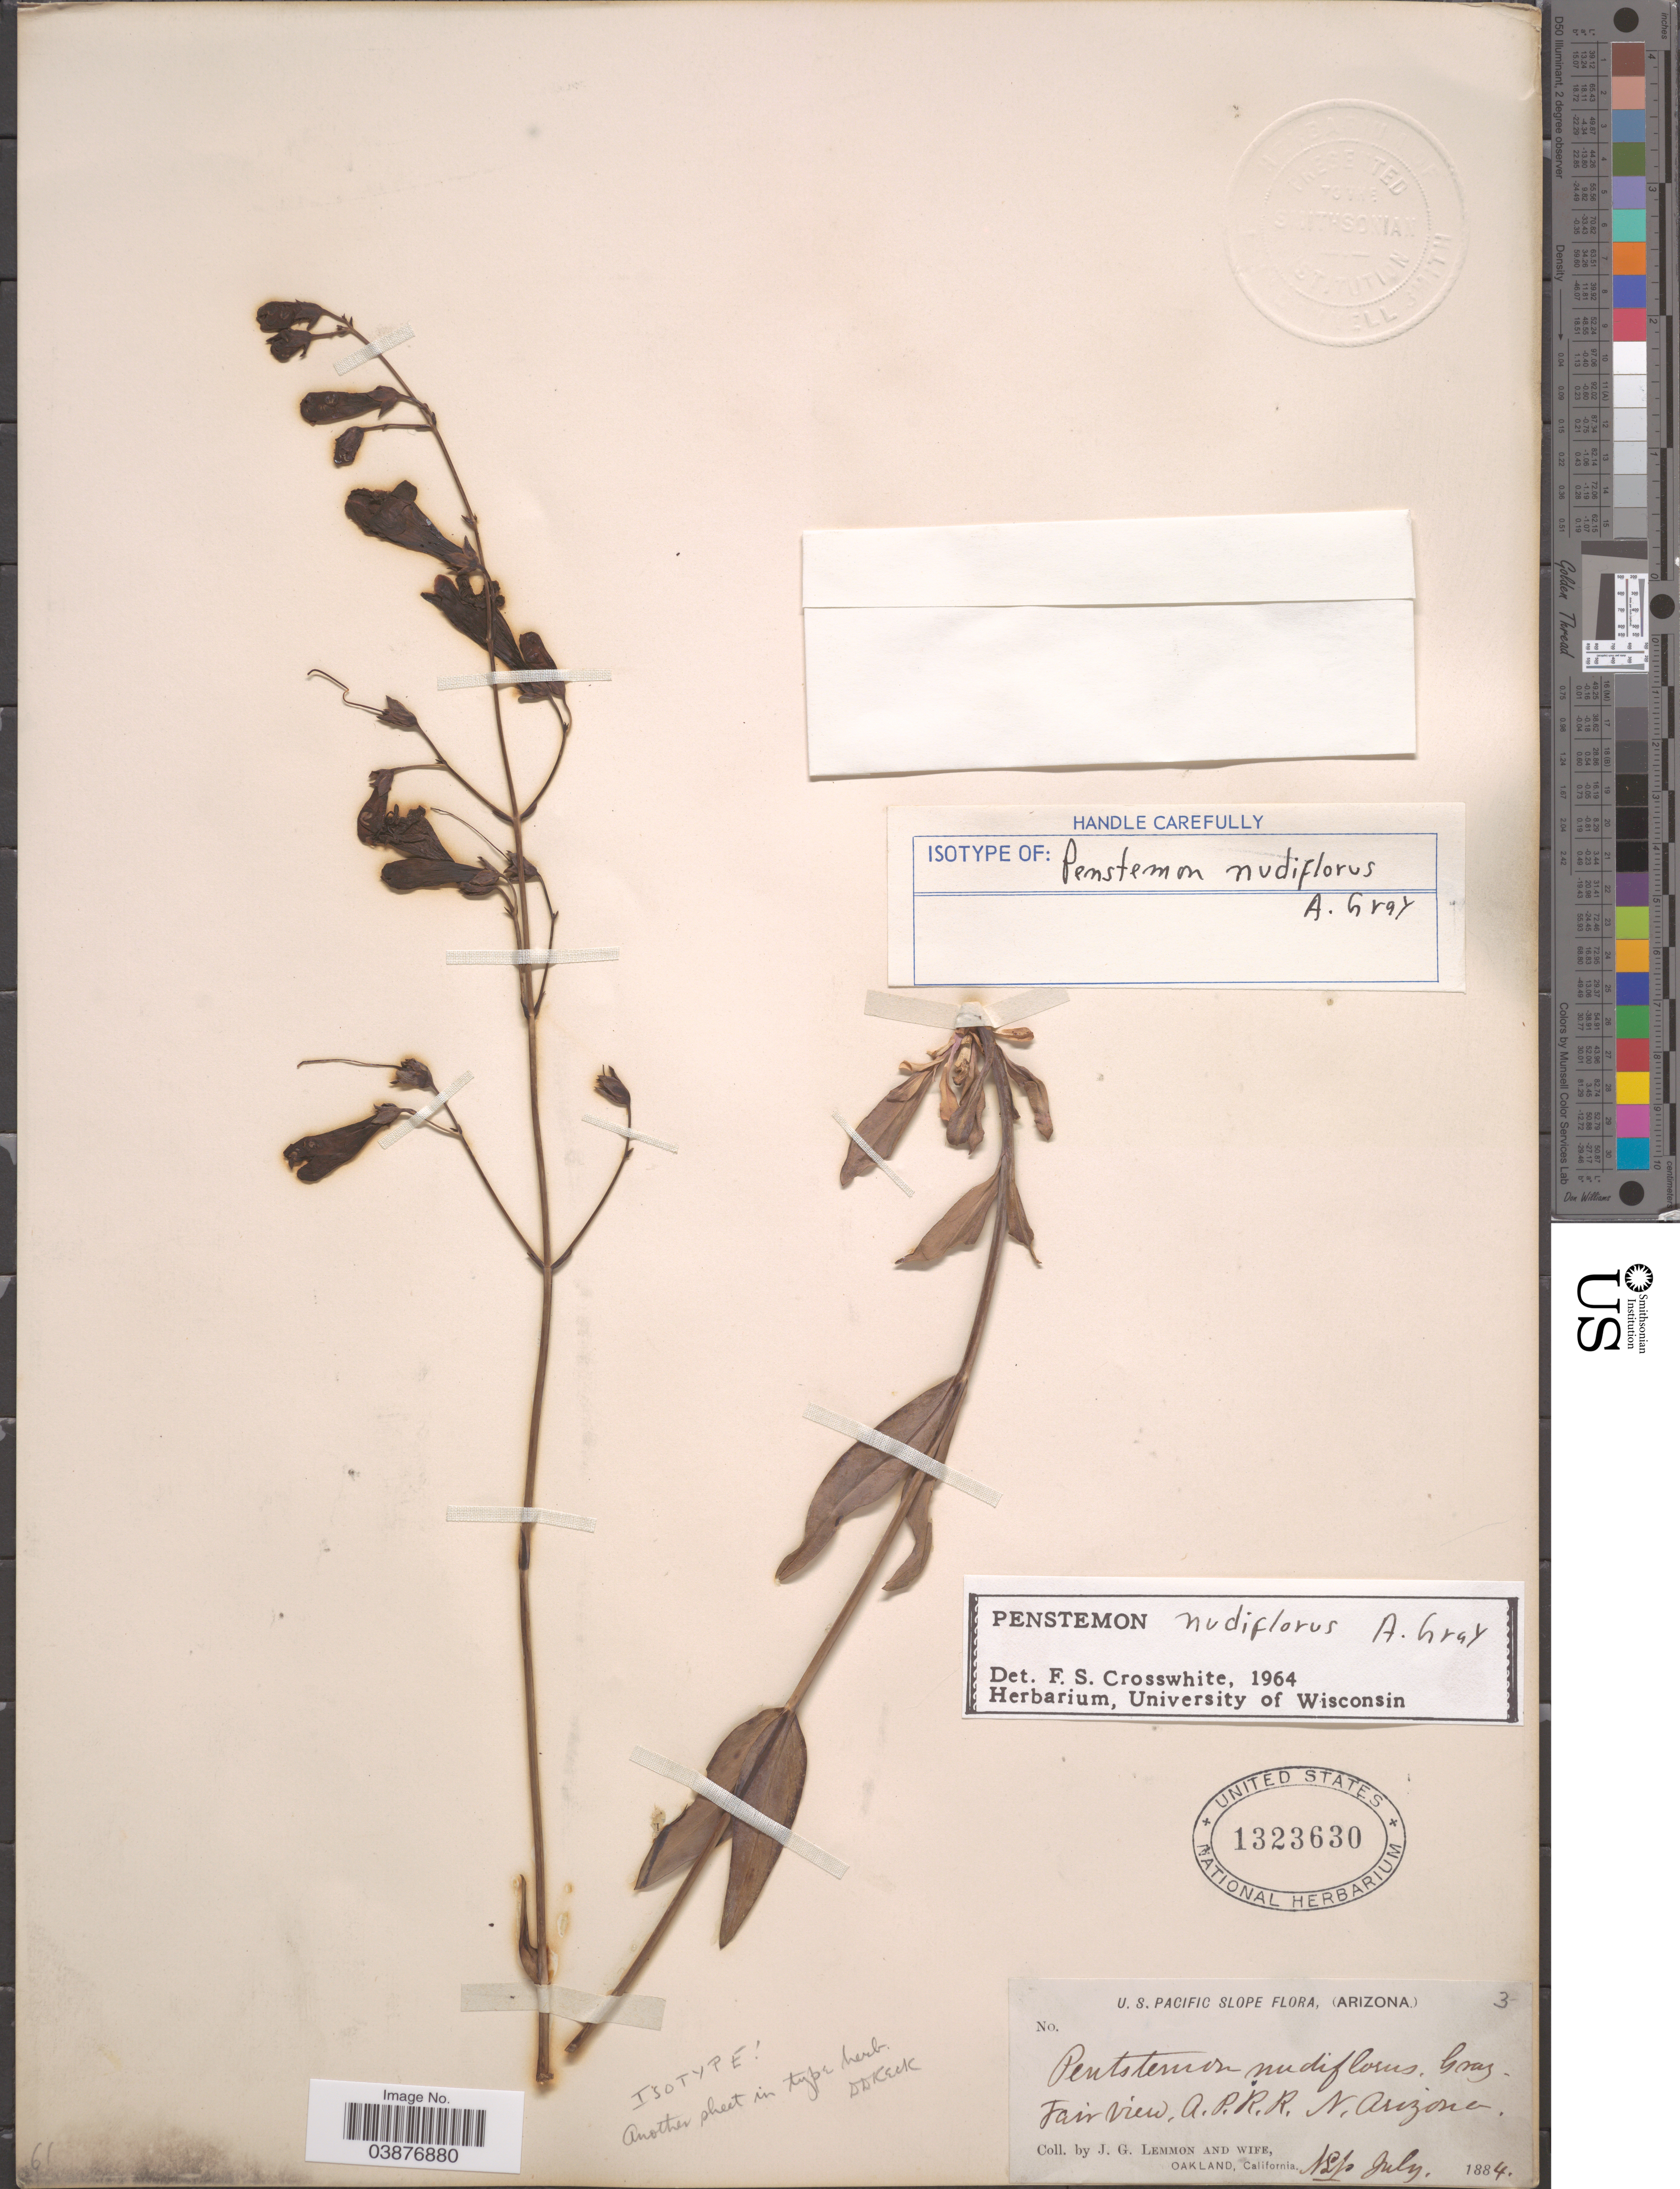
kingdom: Plantae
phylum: Tracheophyta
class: Magnoliopsida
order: Lamiales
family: Plantaginaceae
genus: Penstemon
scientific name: Penstemon nudiflorus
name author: A. Gray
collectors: J. Lemmon & Mrs. J. G. Lemmon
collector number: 3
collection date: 1884-07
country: United States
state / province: Arizona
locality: U. S. Pacific Slope. Fair View, A.P.R.R. N. Arizona.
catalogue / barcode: US 1323630